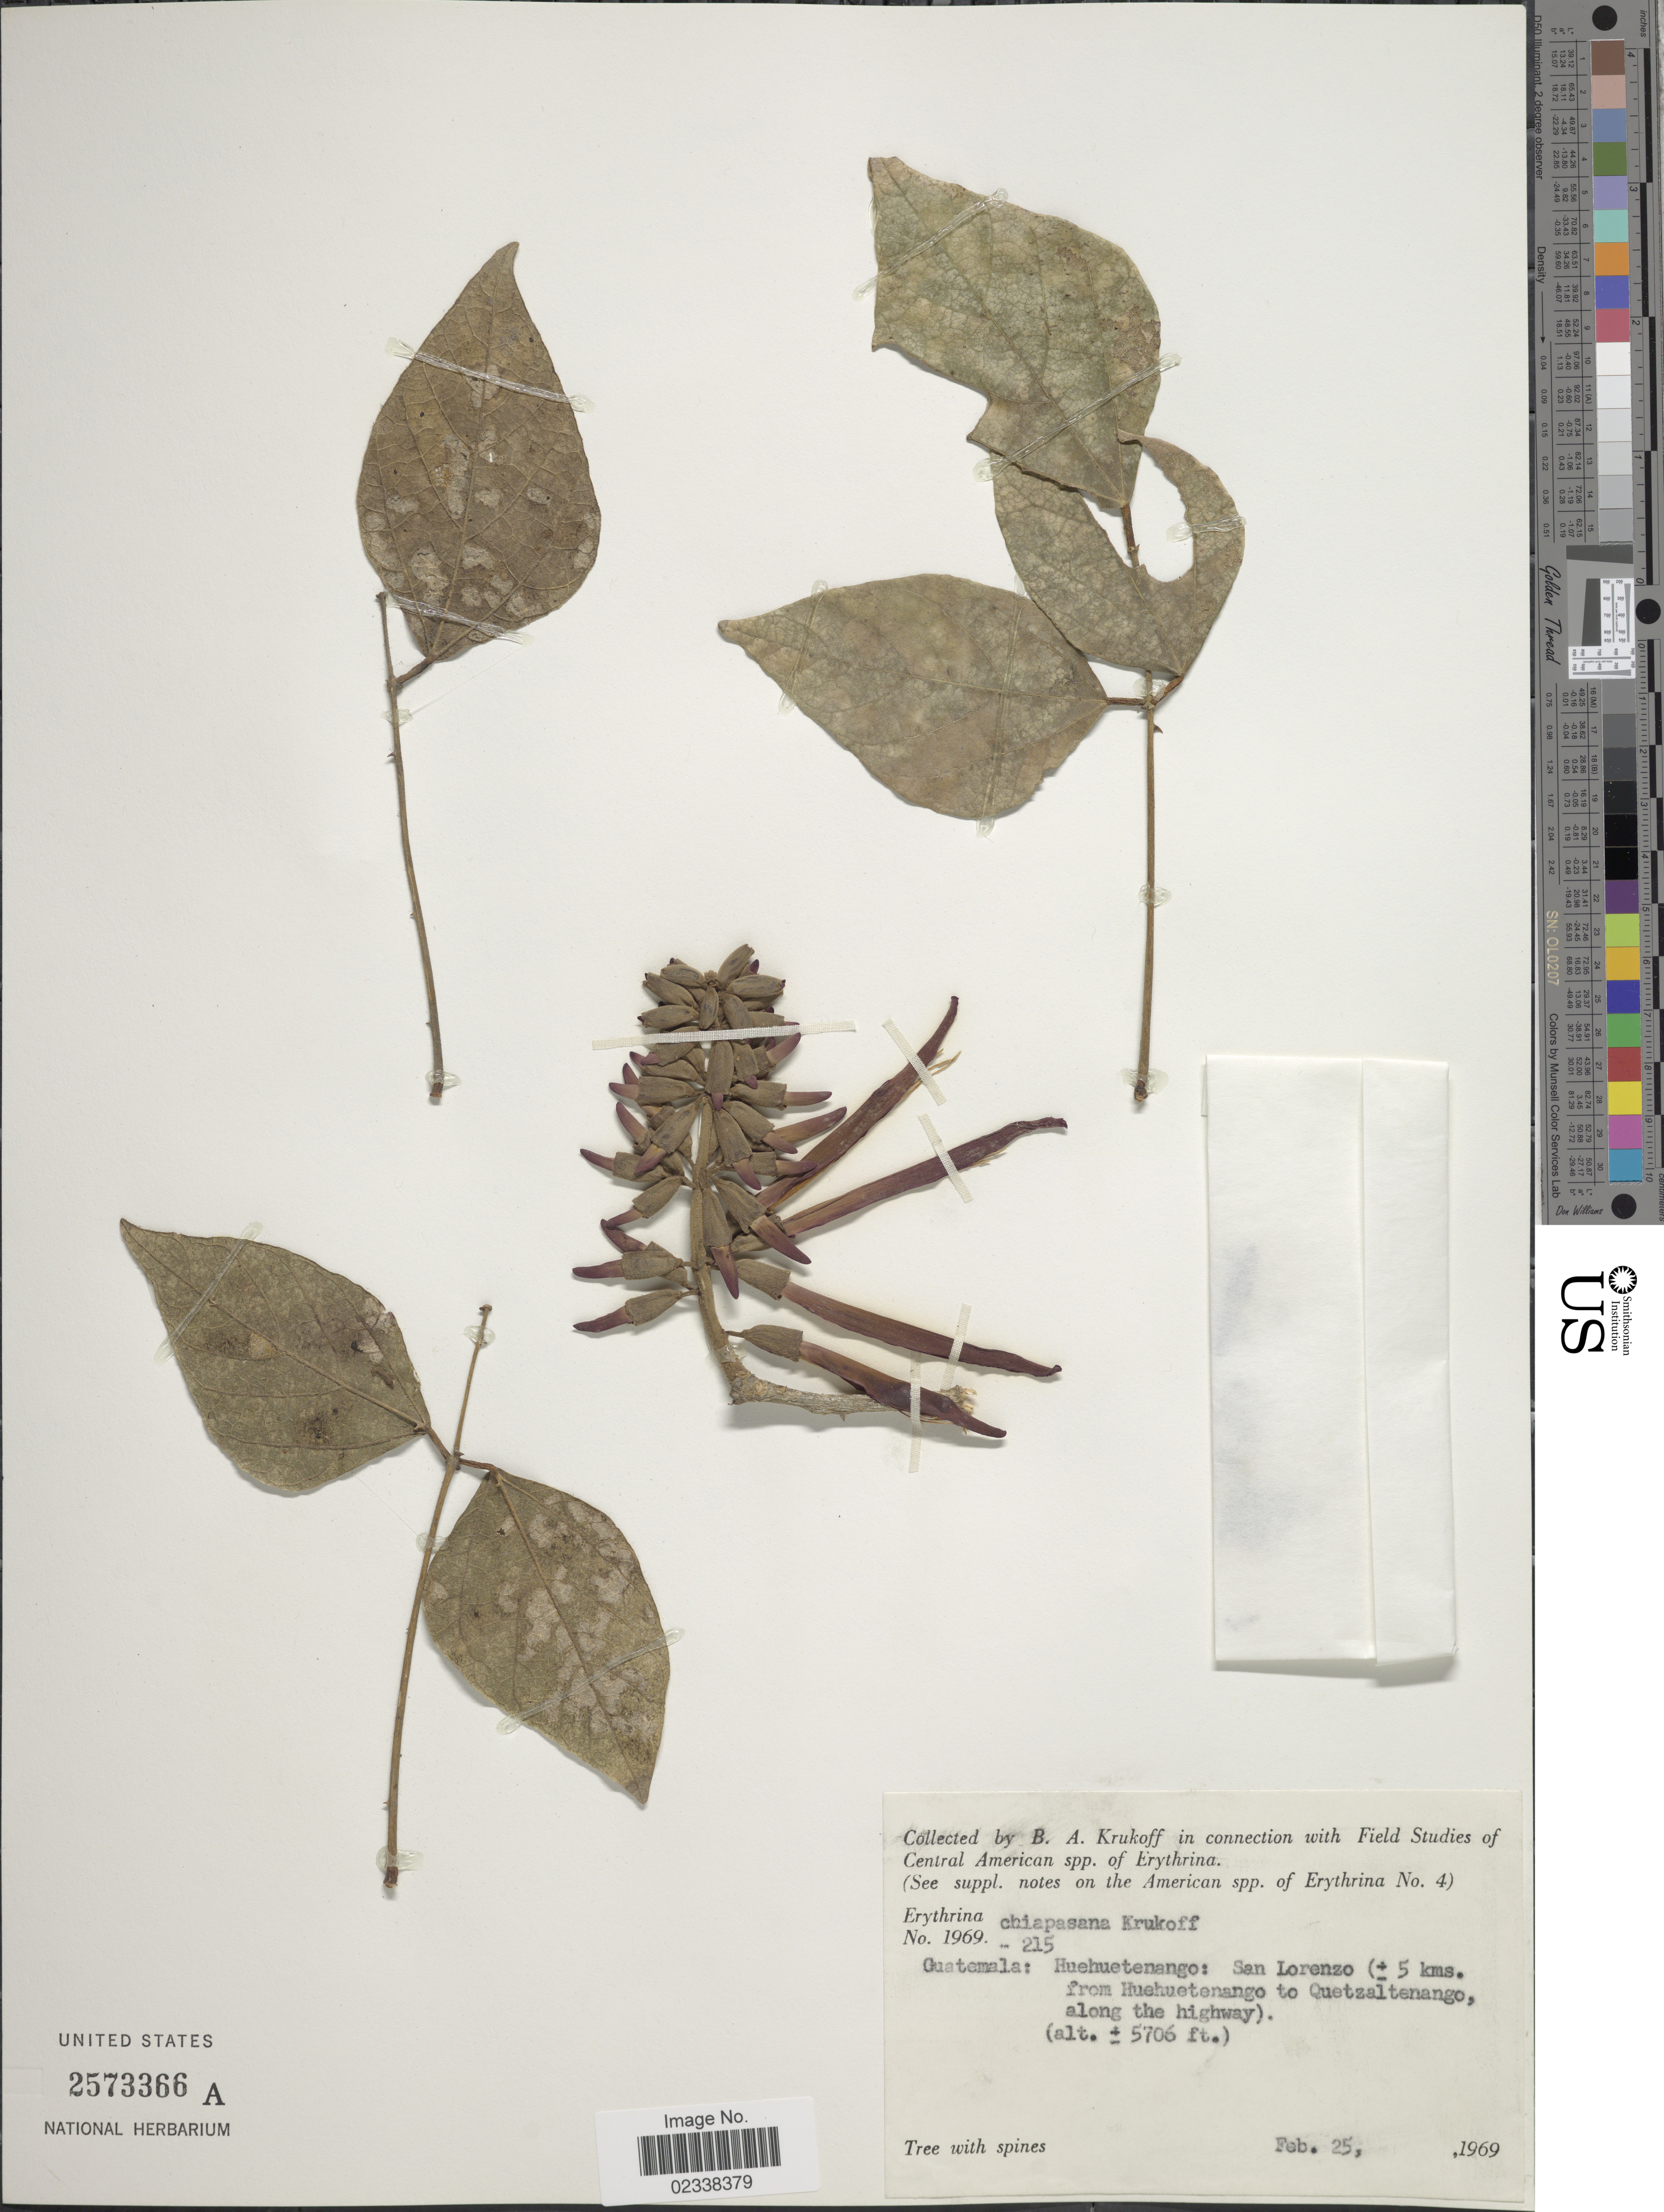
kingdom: Plantae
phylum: Tracheophyta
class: Magnoliopsida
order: Fabales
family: Fabaceae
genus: Erythrina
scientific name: Erythrina chiapasana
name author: Krukoff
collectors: B. A. Krukoff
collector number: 1969-215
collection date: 1969-02-25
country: Guatemala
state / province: Huehuetenango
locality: San Lorenzo (± 5 kms. from Huehuetenango to Quetzaltenango, along the highway)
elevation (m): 1739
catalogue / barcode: US 2573366A